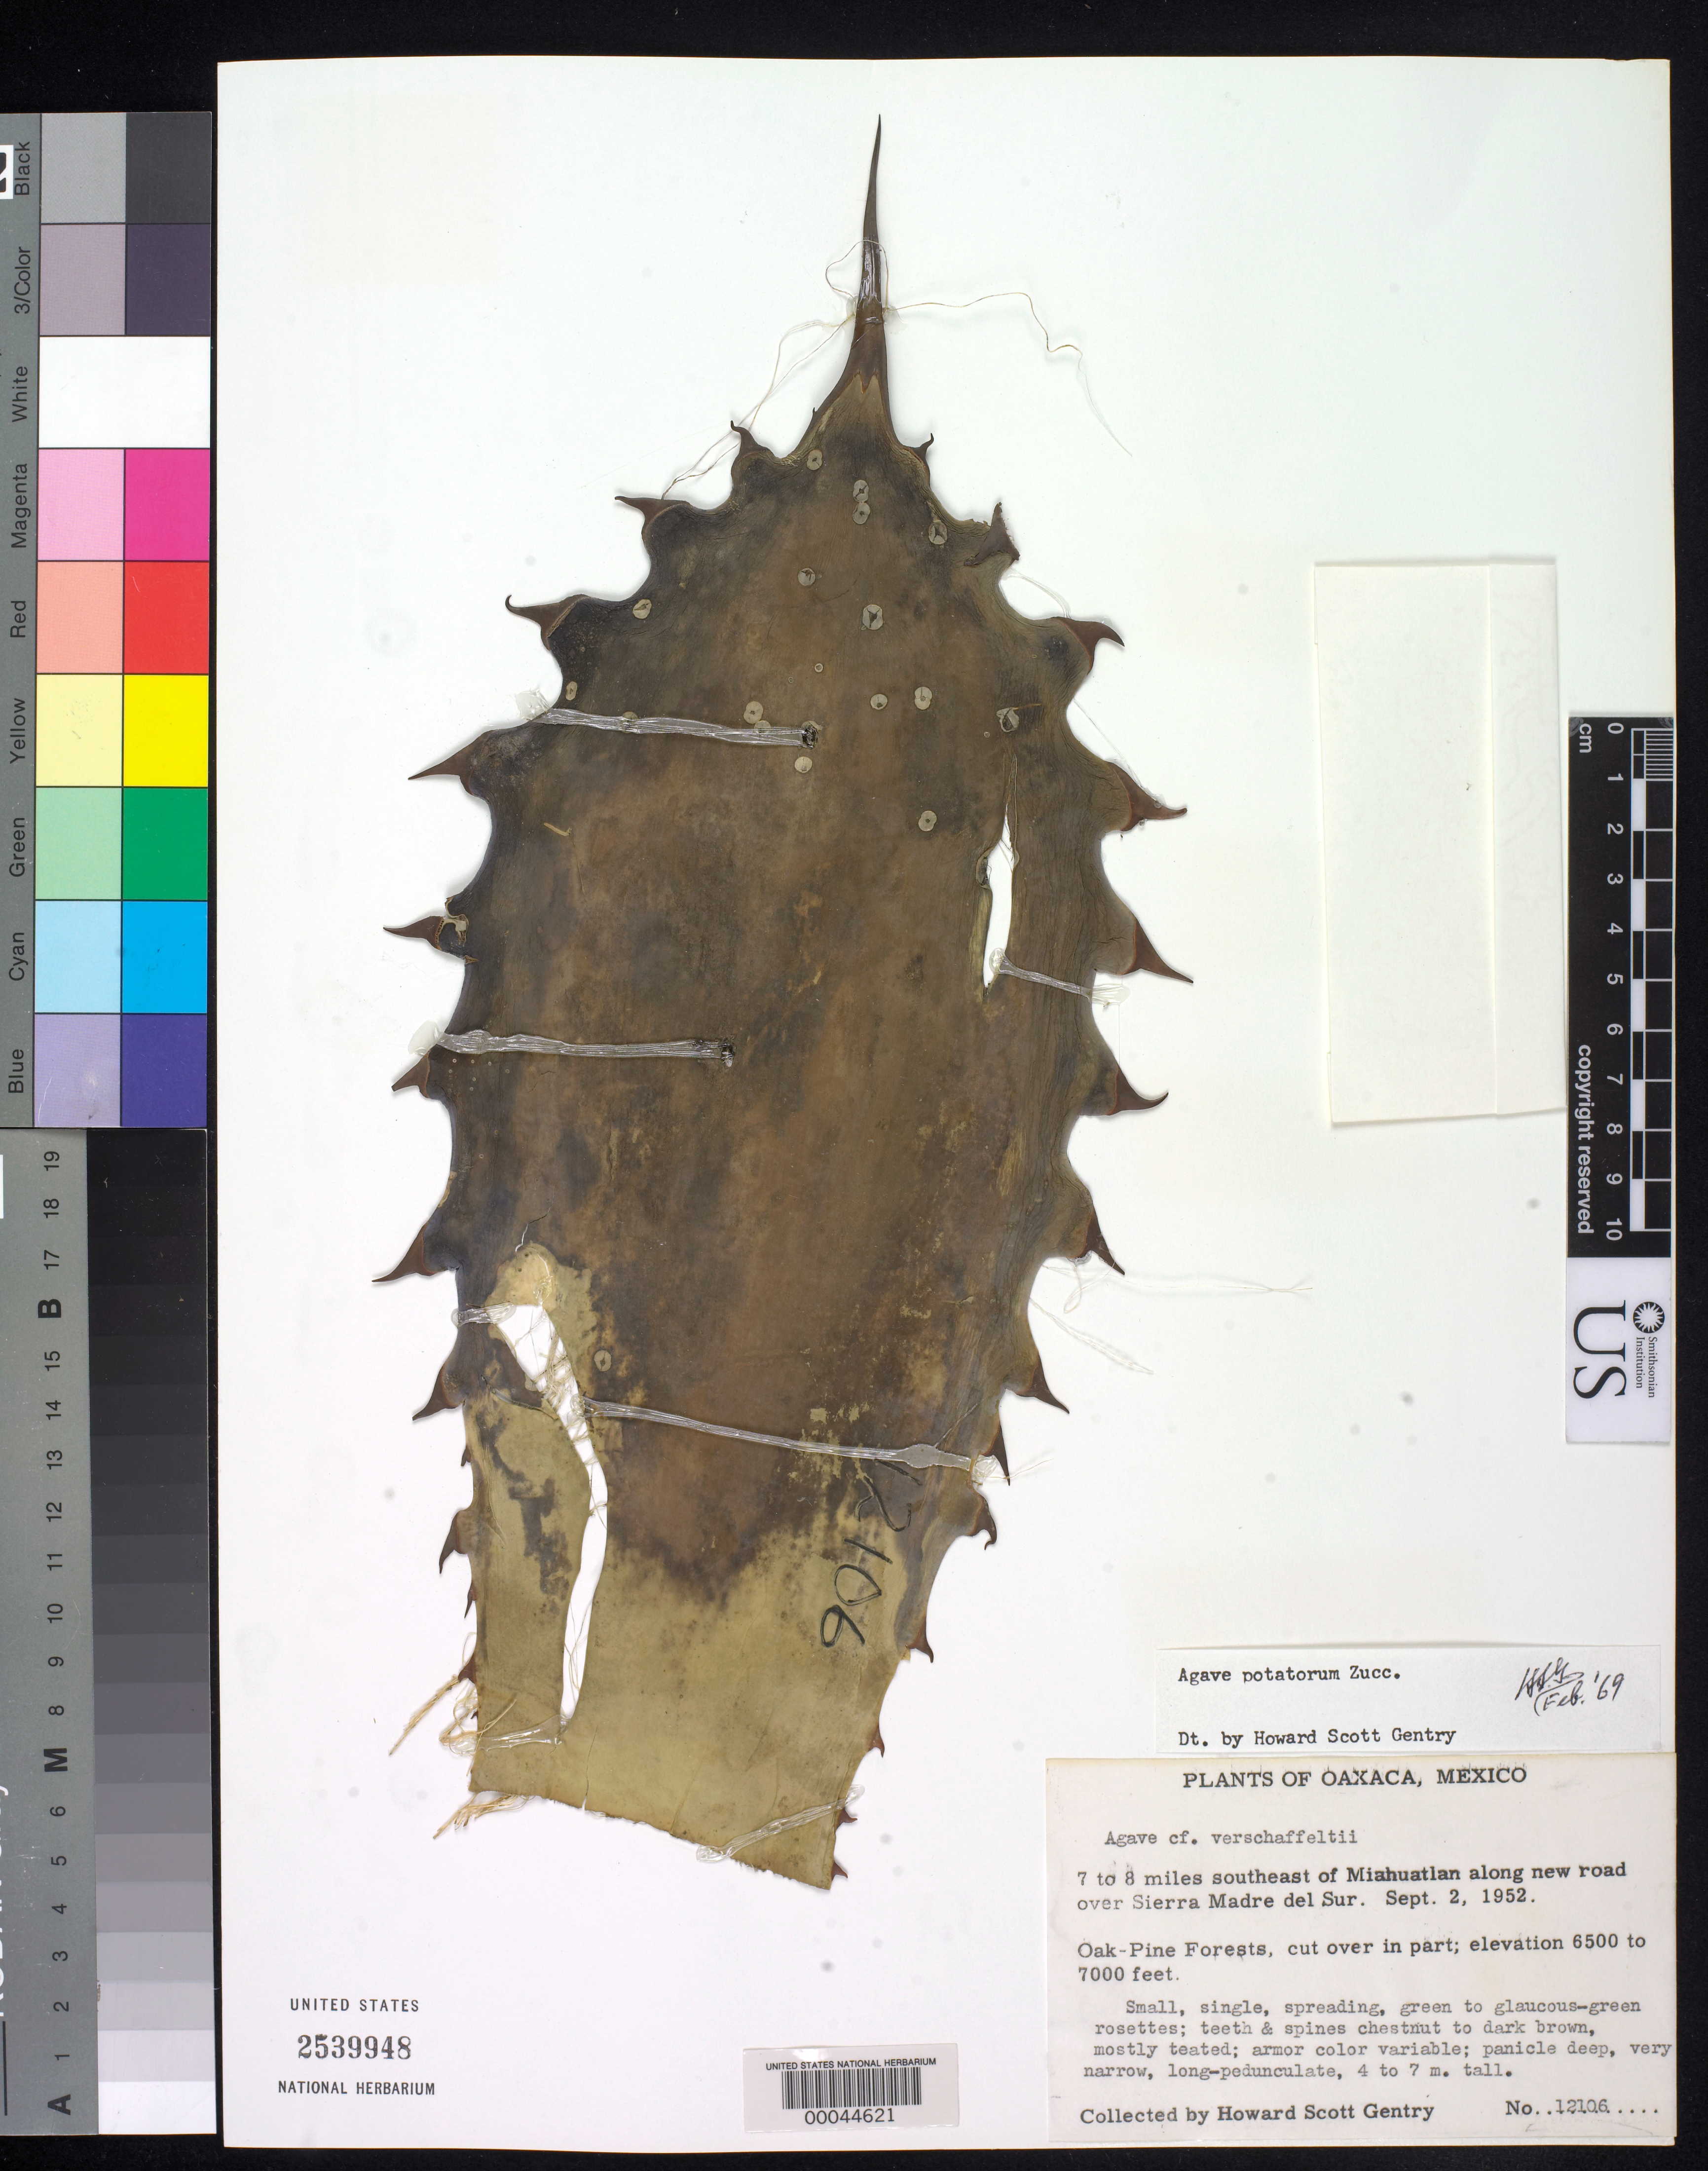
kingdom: Plantae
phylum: Tracheophyta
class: Liliopsida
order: Asparagales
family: Asparagaceae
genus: Agave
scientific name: Agave potatorum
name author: Zucc.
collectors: H. S. Gentry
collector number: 12106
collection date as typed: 02 Sep 1952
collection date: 1952-09-02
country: Mexico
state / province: Oaxaca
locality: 7-8 mi SE of Miahuatlan along new road over Sierra Madre del Sur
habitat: Oak-pine forests, cut over in part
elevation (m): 1981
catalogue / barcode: US 2539948